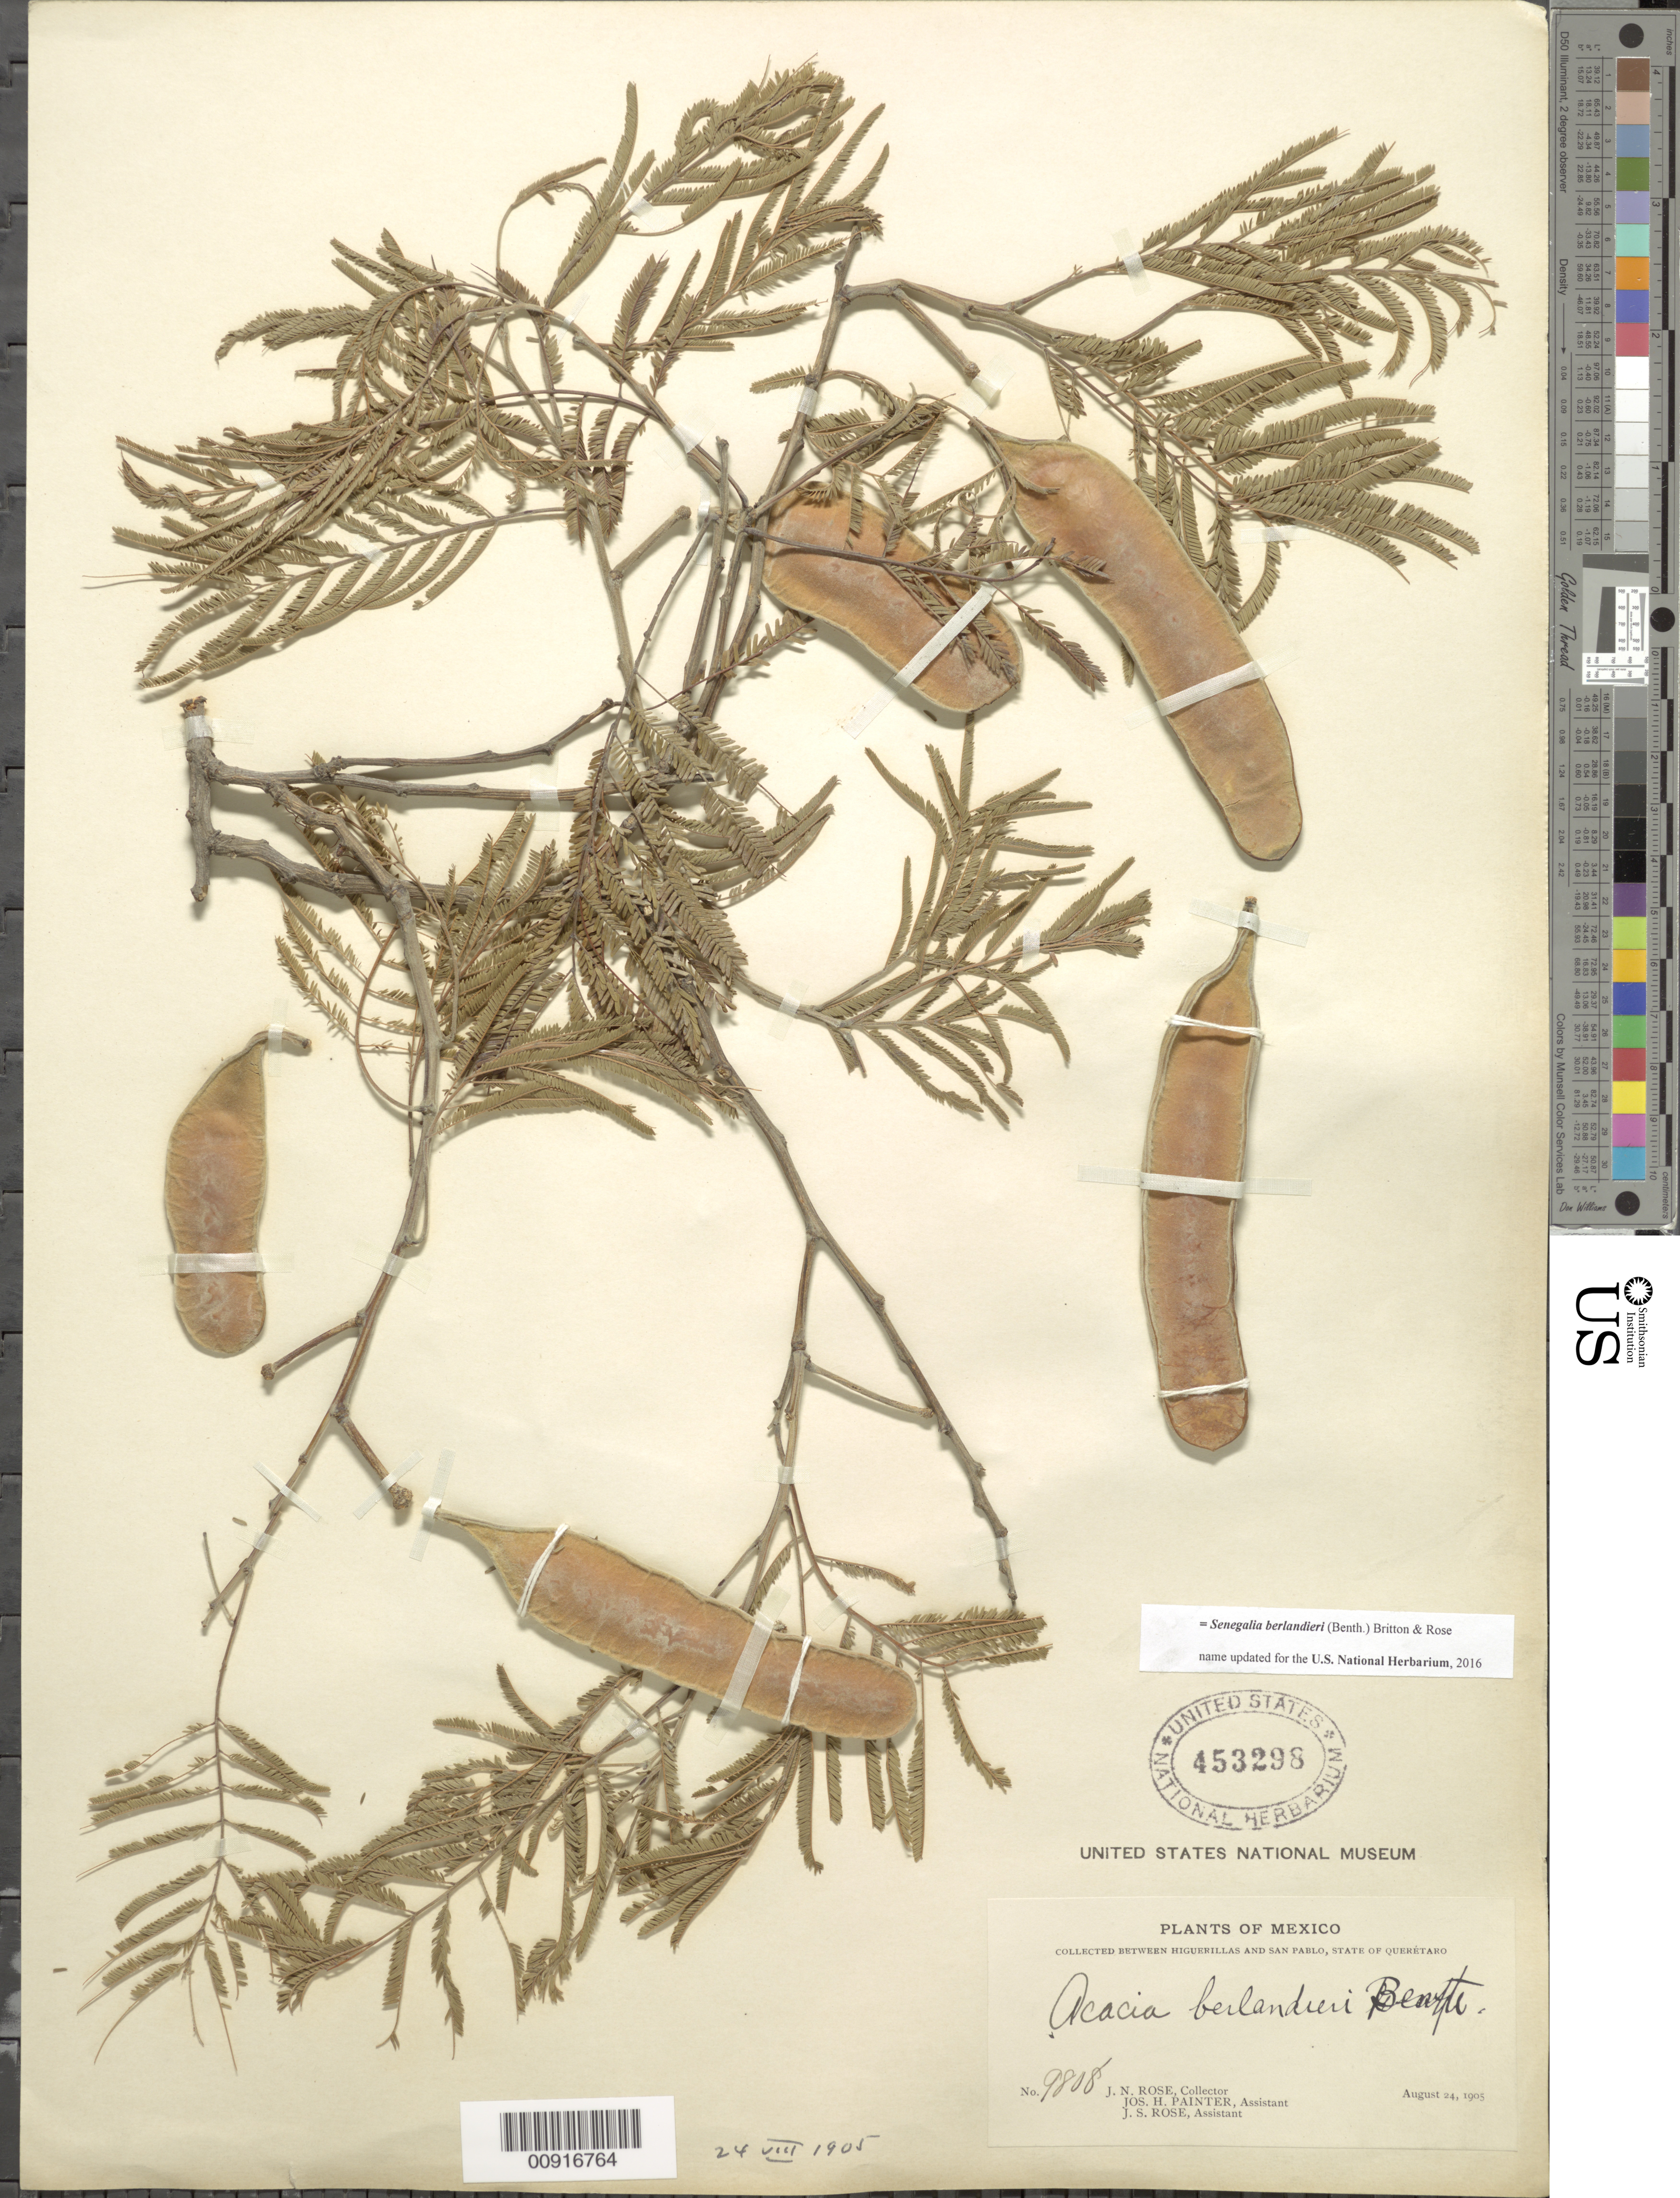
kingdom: Plantae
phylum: Tracheophyta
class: Magnoliopsida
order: Fabales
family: Fabaceae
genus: Senegalia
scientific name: Senegalia berlandieri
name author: (Benth.) Britton & Rose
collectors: J. N. Rose, J. H. Painter & J. S. Rose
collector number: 9808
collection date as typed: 24 Aug 1905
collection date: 1905-08-24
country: Mexico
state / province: Querétaro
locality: Between Higuerillas and San Pablo, State of Querétaro.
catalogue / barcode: US 453298